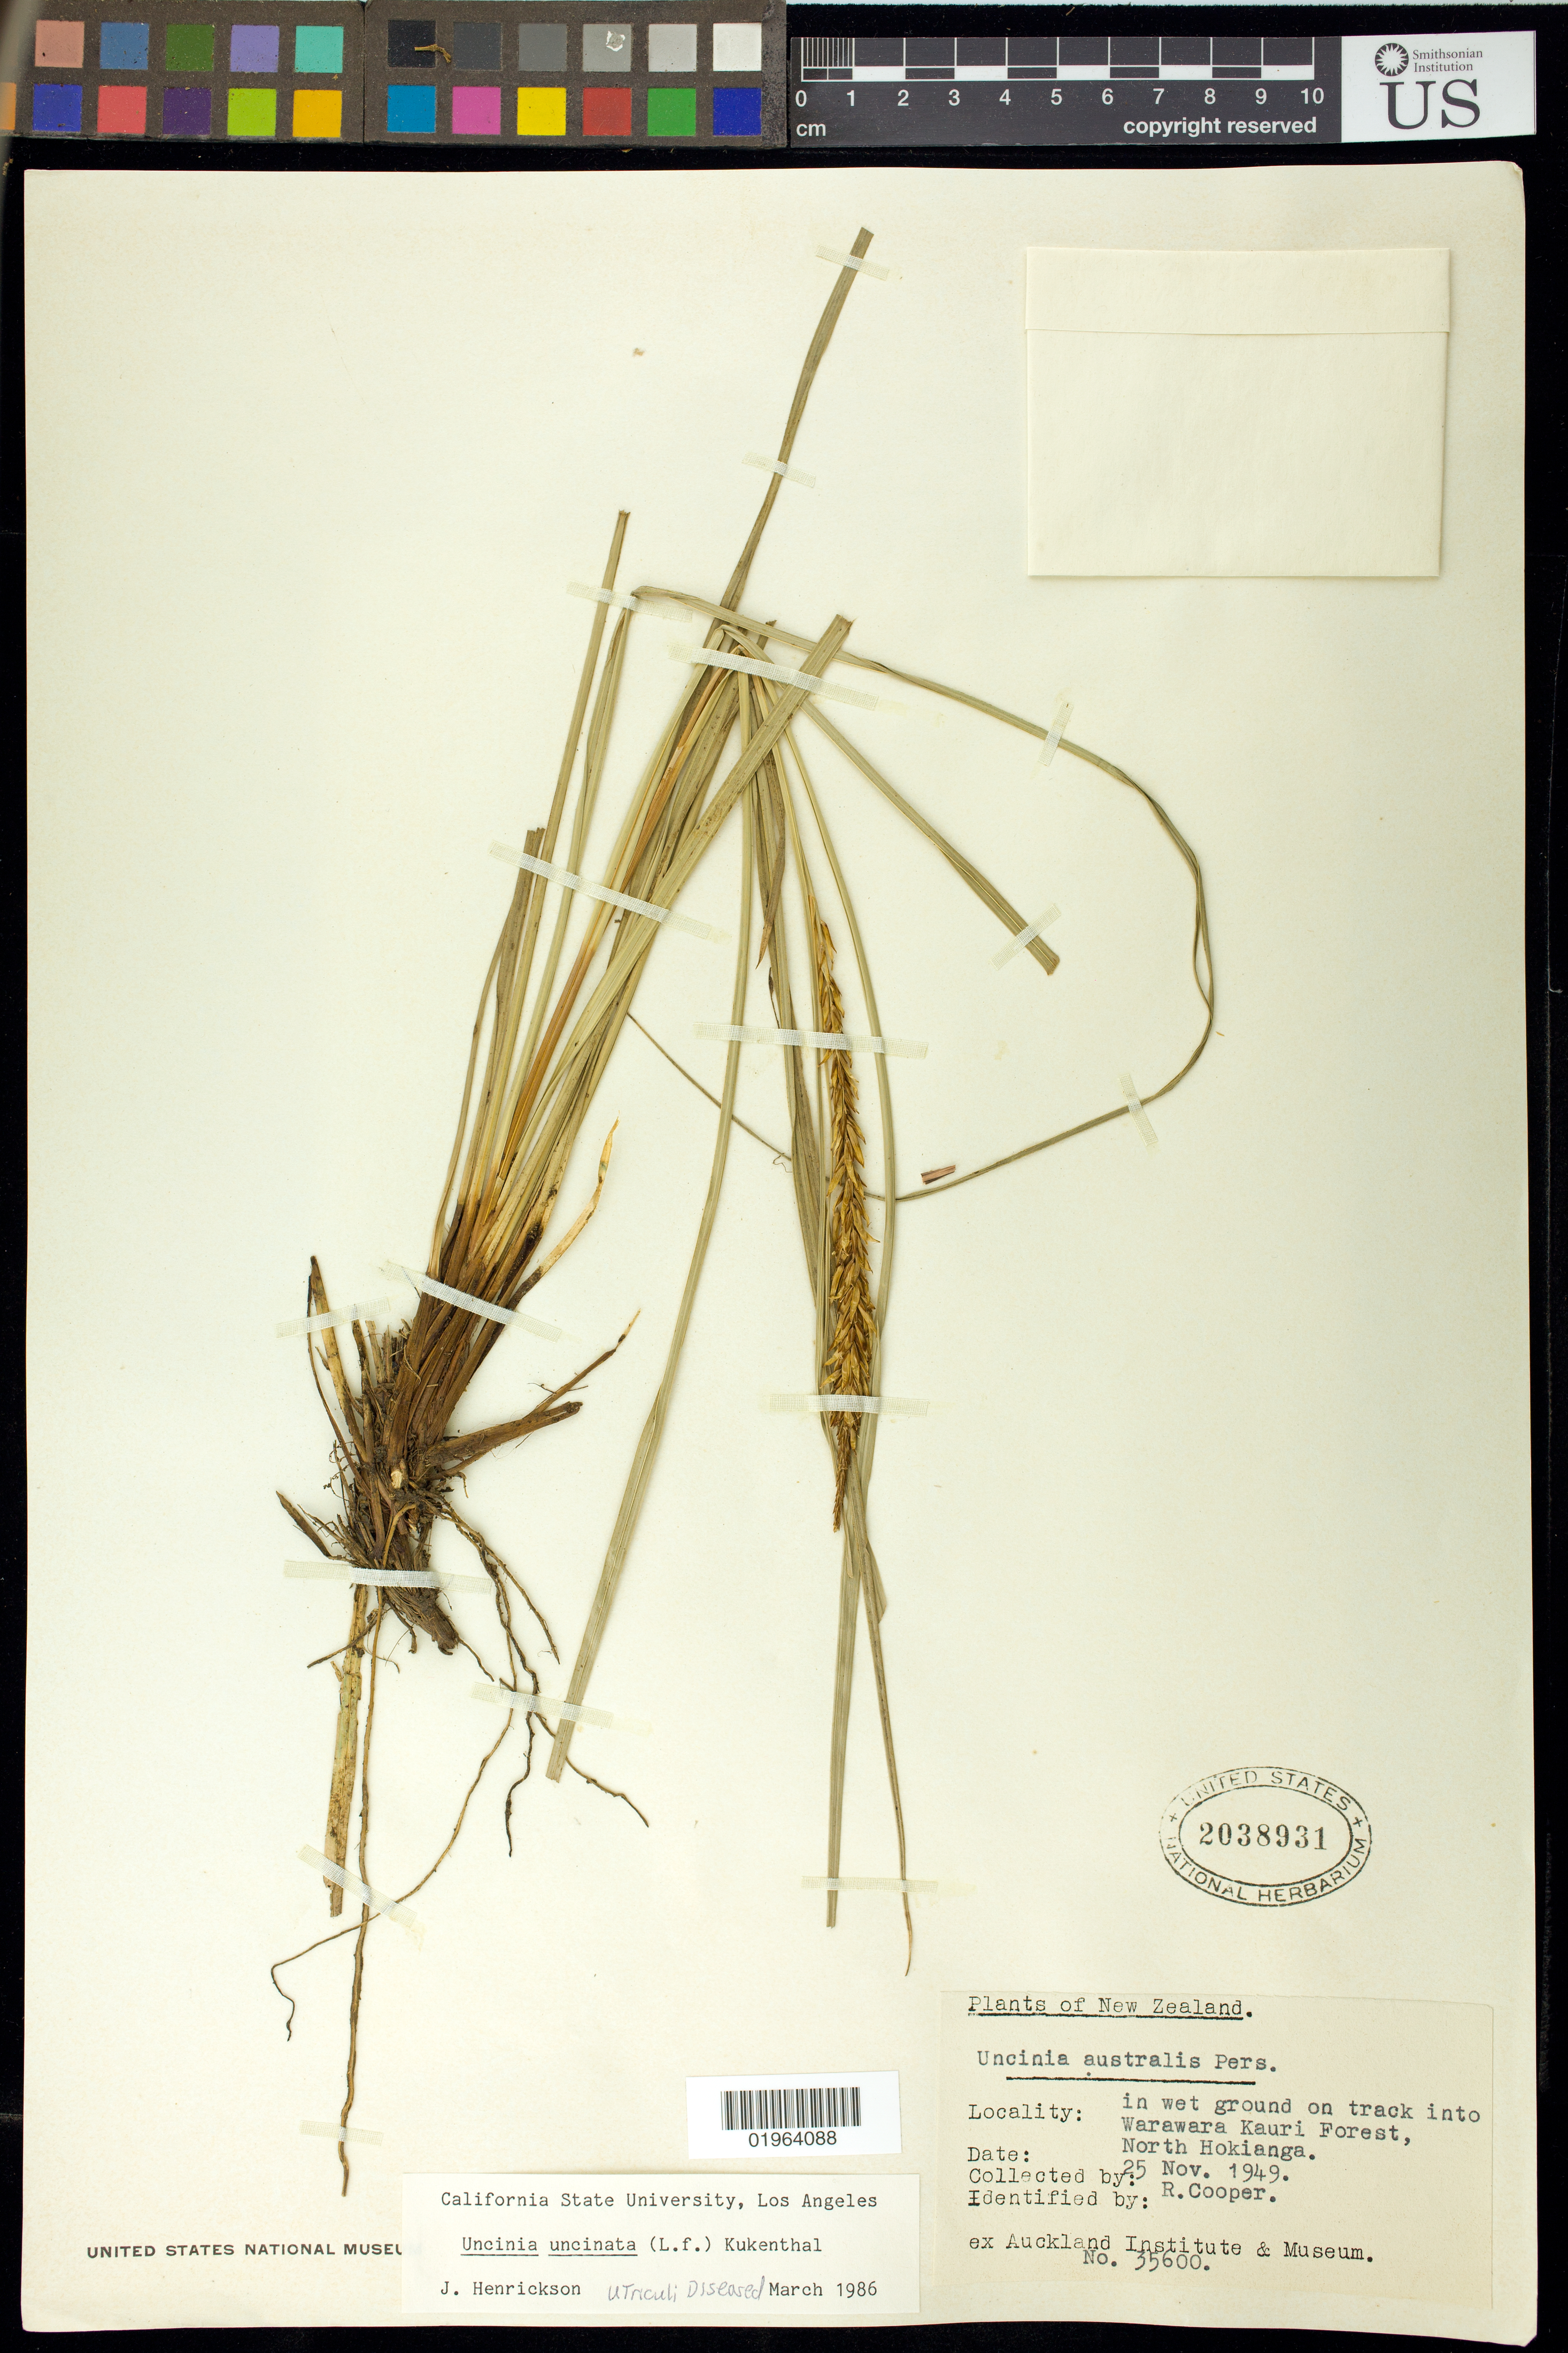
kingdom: Plantae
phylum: Tracheophyta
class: Liliopsida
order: Poales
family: Cyperaceae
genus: Carex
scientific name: Carex uncinata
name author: L. f.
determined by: Strong, Mark T., (BOT), Smithsonian Institution - National Museum of Natural History (UNITED STATES)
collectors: R. Cooper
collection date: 1949-11-25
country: New Zealand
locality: On track into Warawara Kauri Forest, North Hokianga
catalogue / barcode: US 2038931